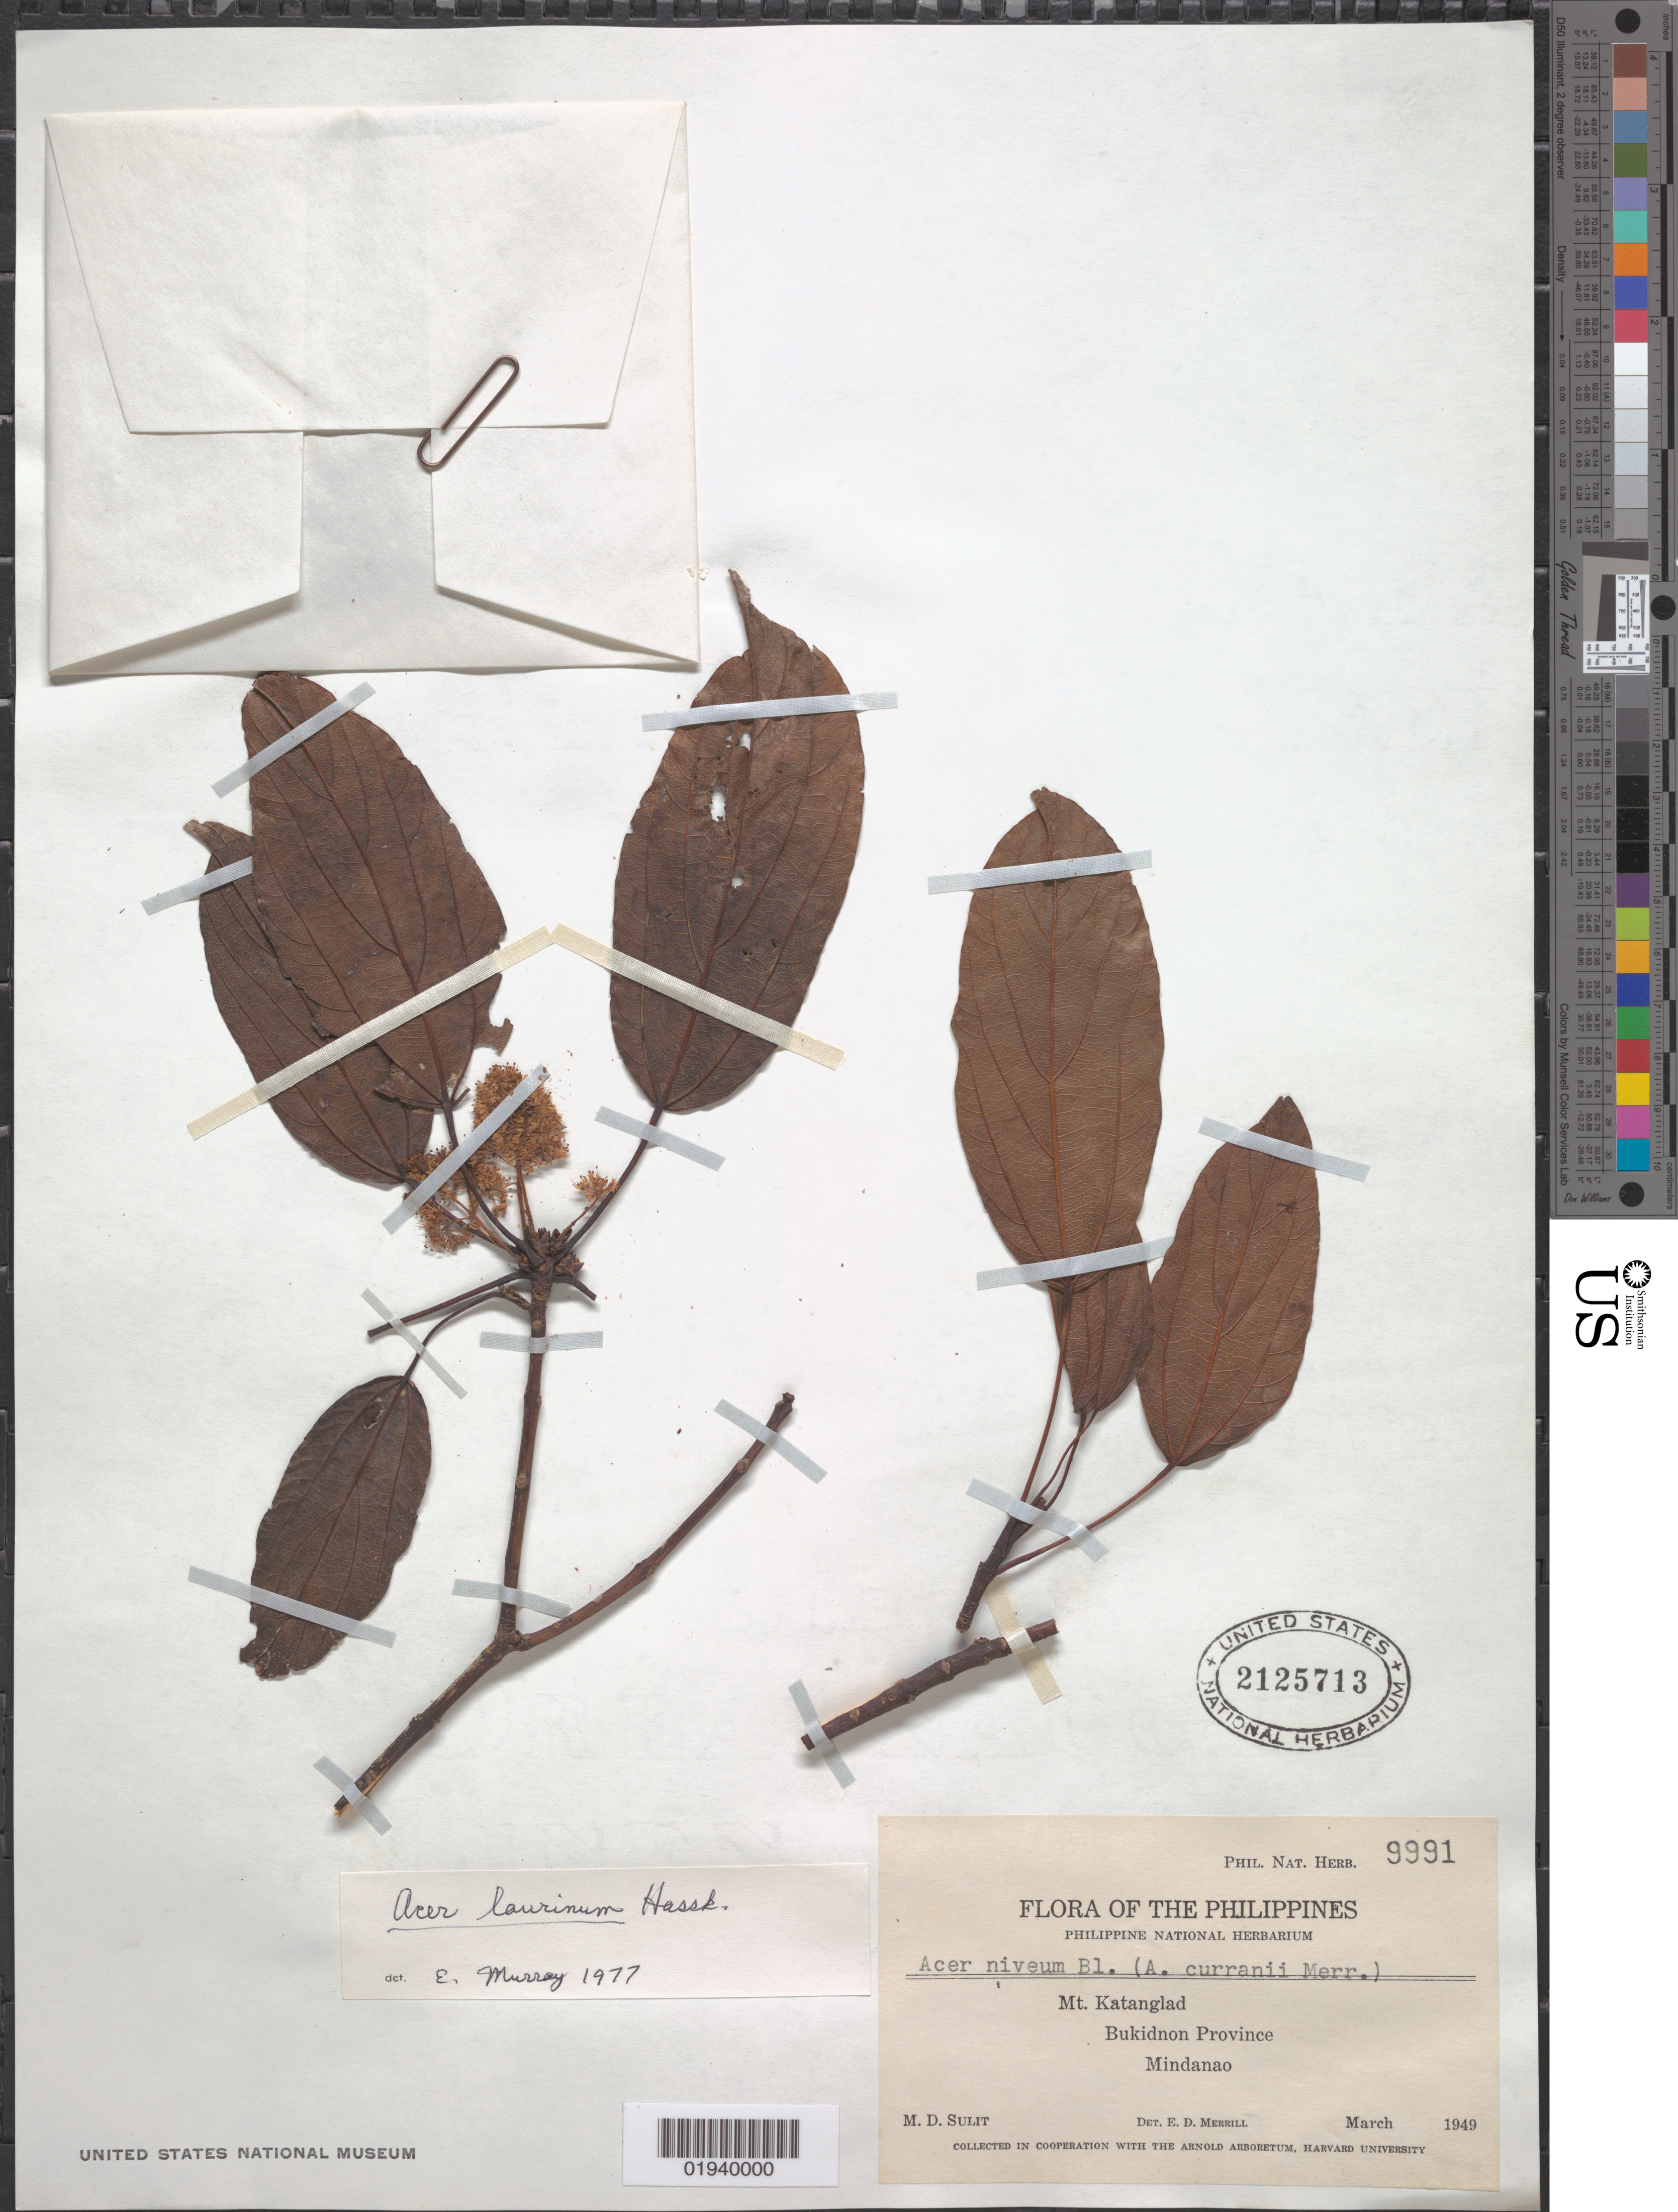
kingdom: Plantae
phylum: Tracheophyta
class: Magnoliopsida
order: Sapindales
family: Sapindaceae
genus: Acer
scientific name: Acer laurinum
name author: Hassk.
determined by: Murray, Edward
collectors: M. Sulit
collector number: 9991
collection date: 1949-03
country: Philippines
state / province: Northern Mindanao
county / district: Bukidnon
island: Mindanao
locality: Mt. Katanglad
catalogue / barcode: US 2125713